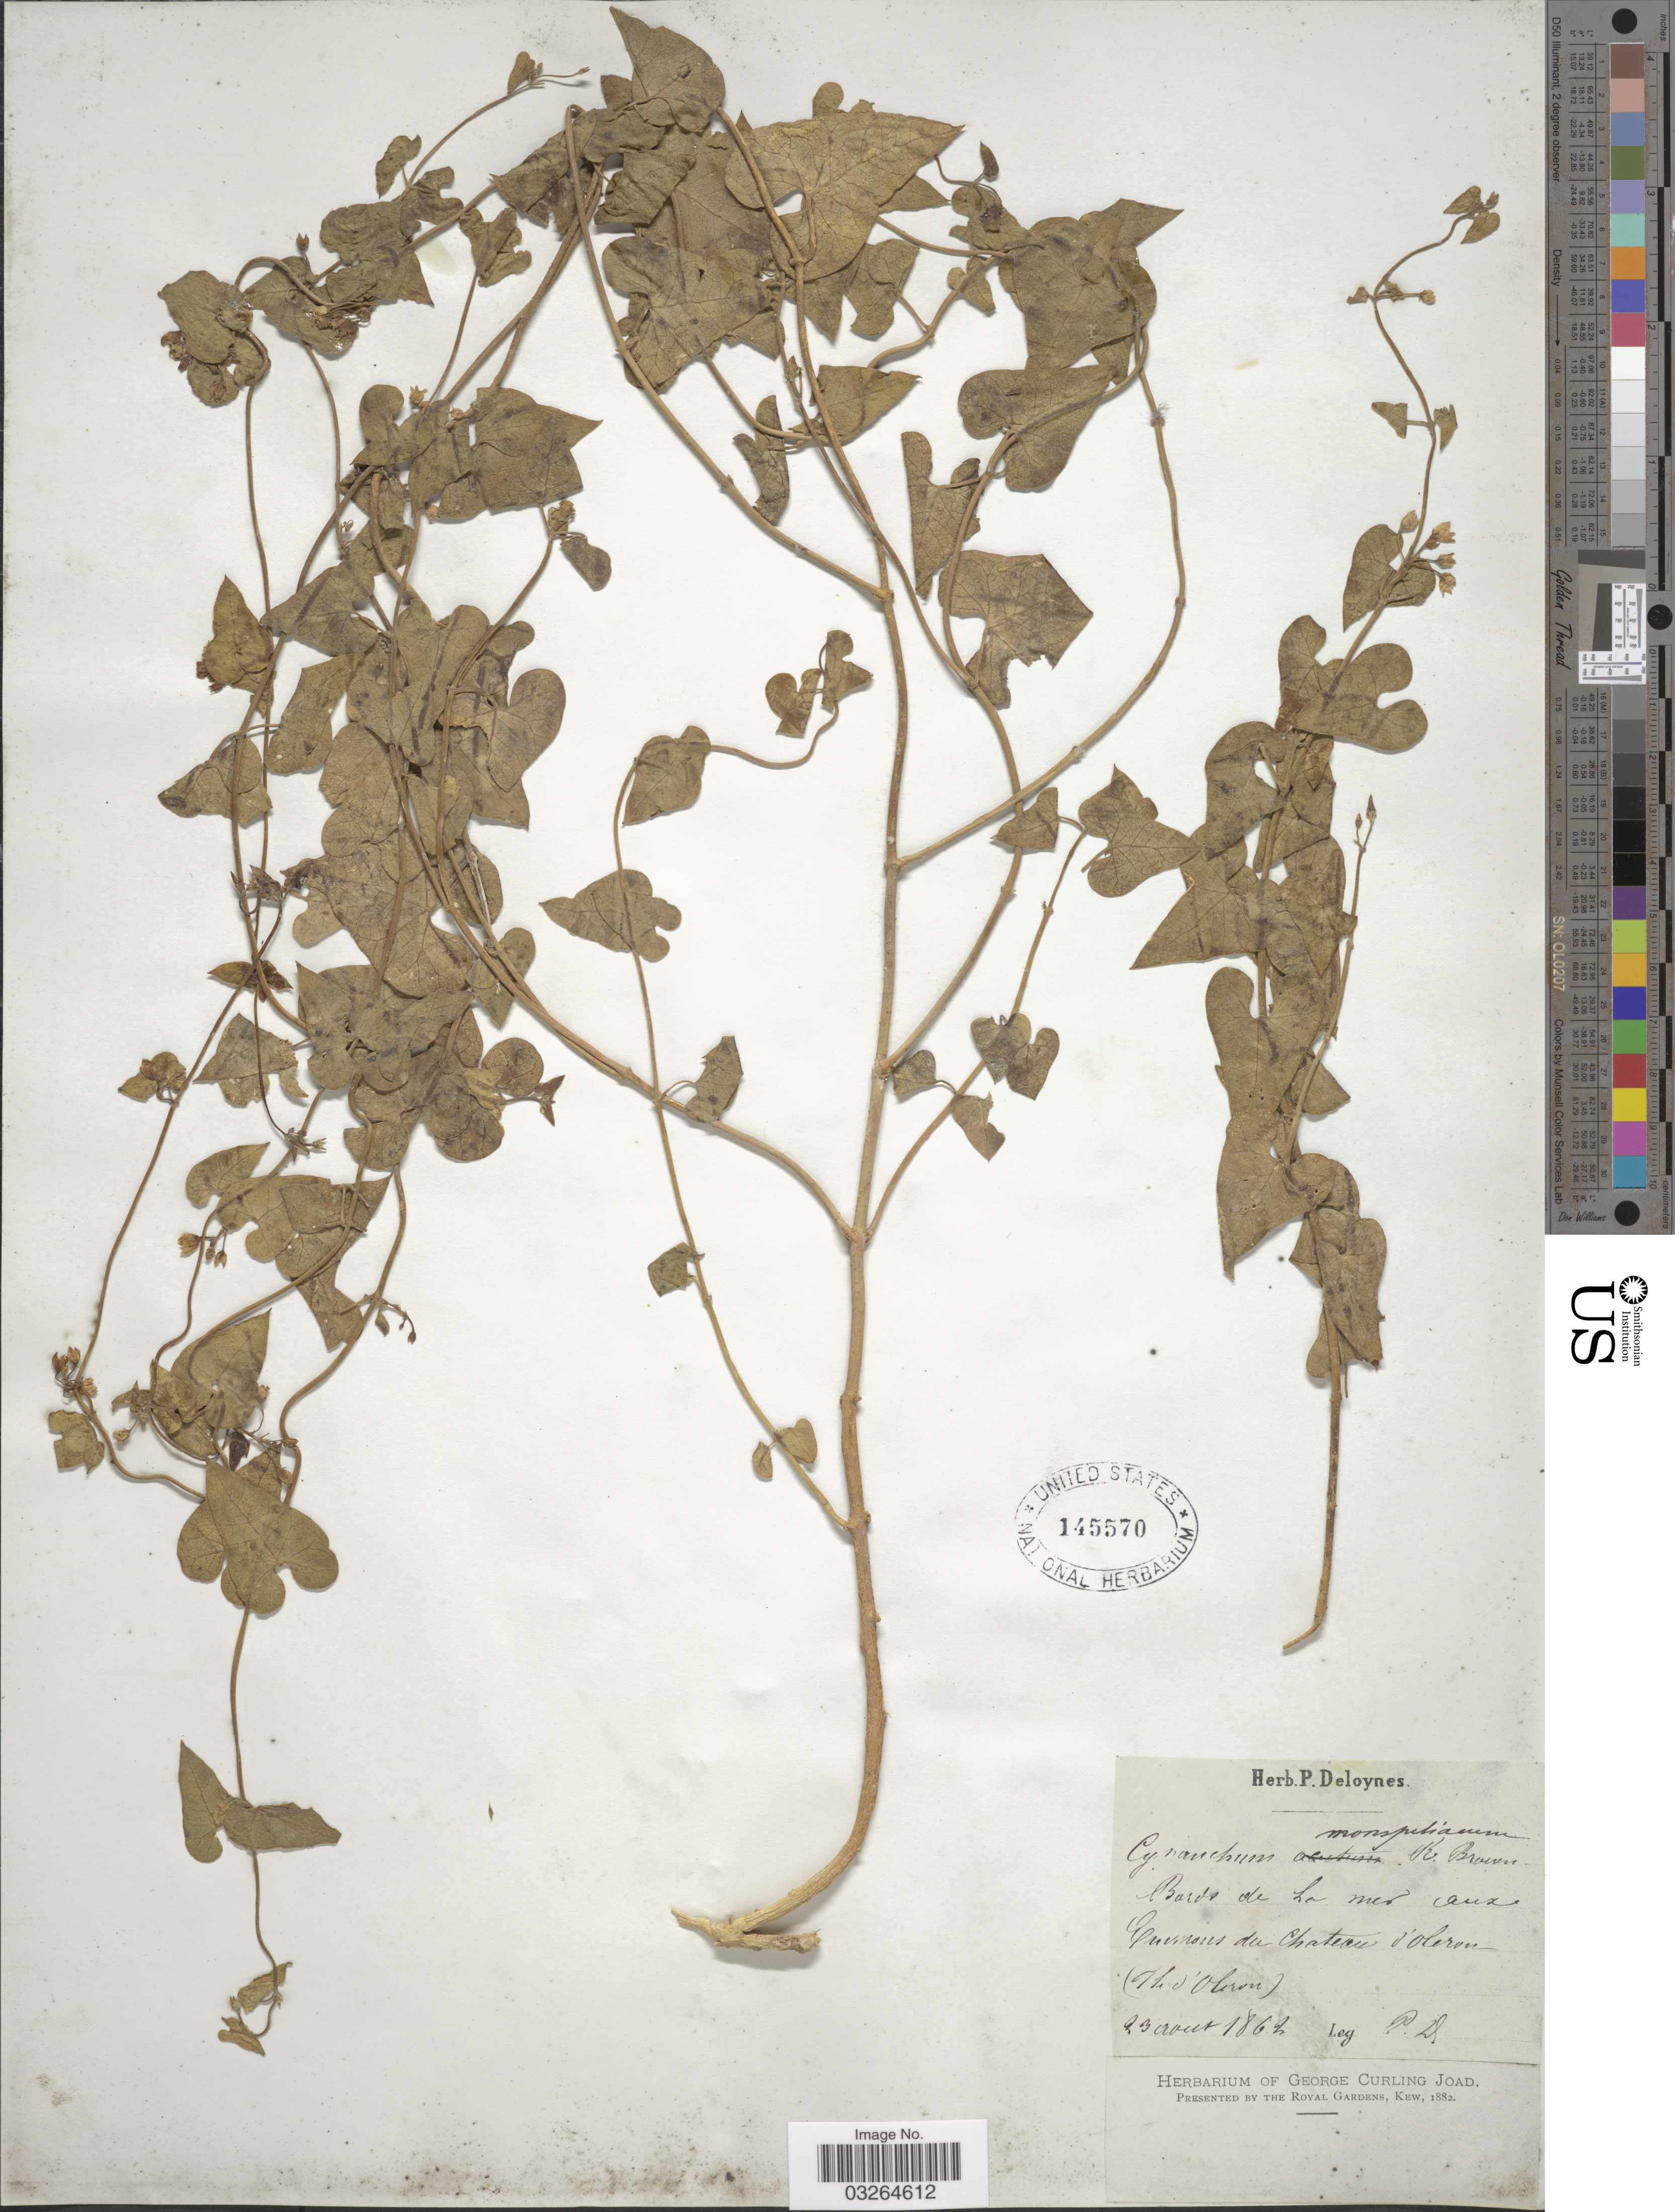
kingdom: Plantae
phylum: Tracheophyta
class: Magnoliopsida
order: Gentianales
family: Apocynaceae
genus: Cynanchum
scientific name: Cynanchum monspeliacum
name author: L.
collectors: P. Deloynes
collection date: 1862-08-23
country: France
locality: Environs du Chateau d'Oleron. (Ile d'Oleron).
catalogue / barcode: US 145570